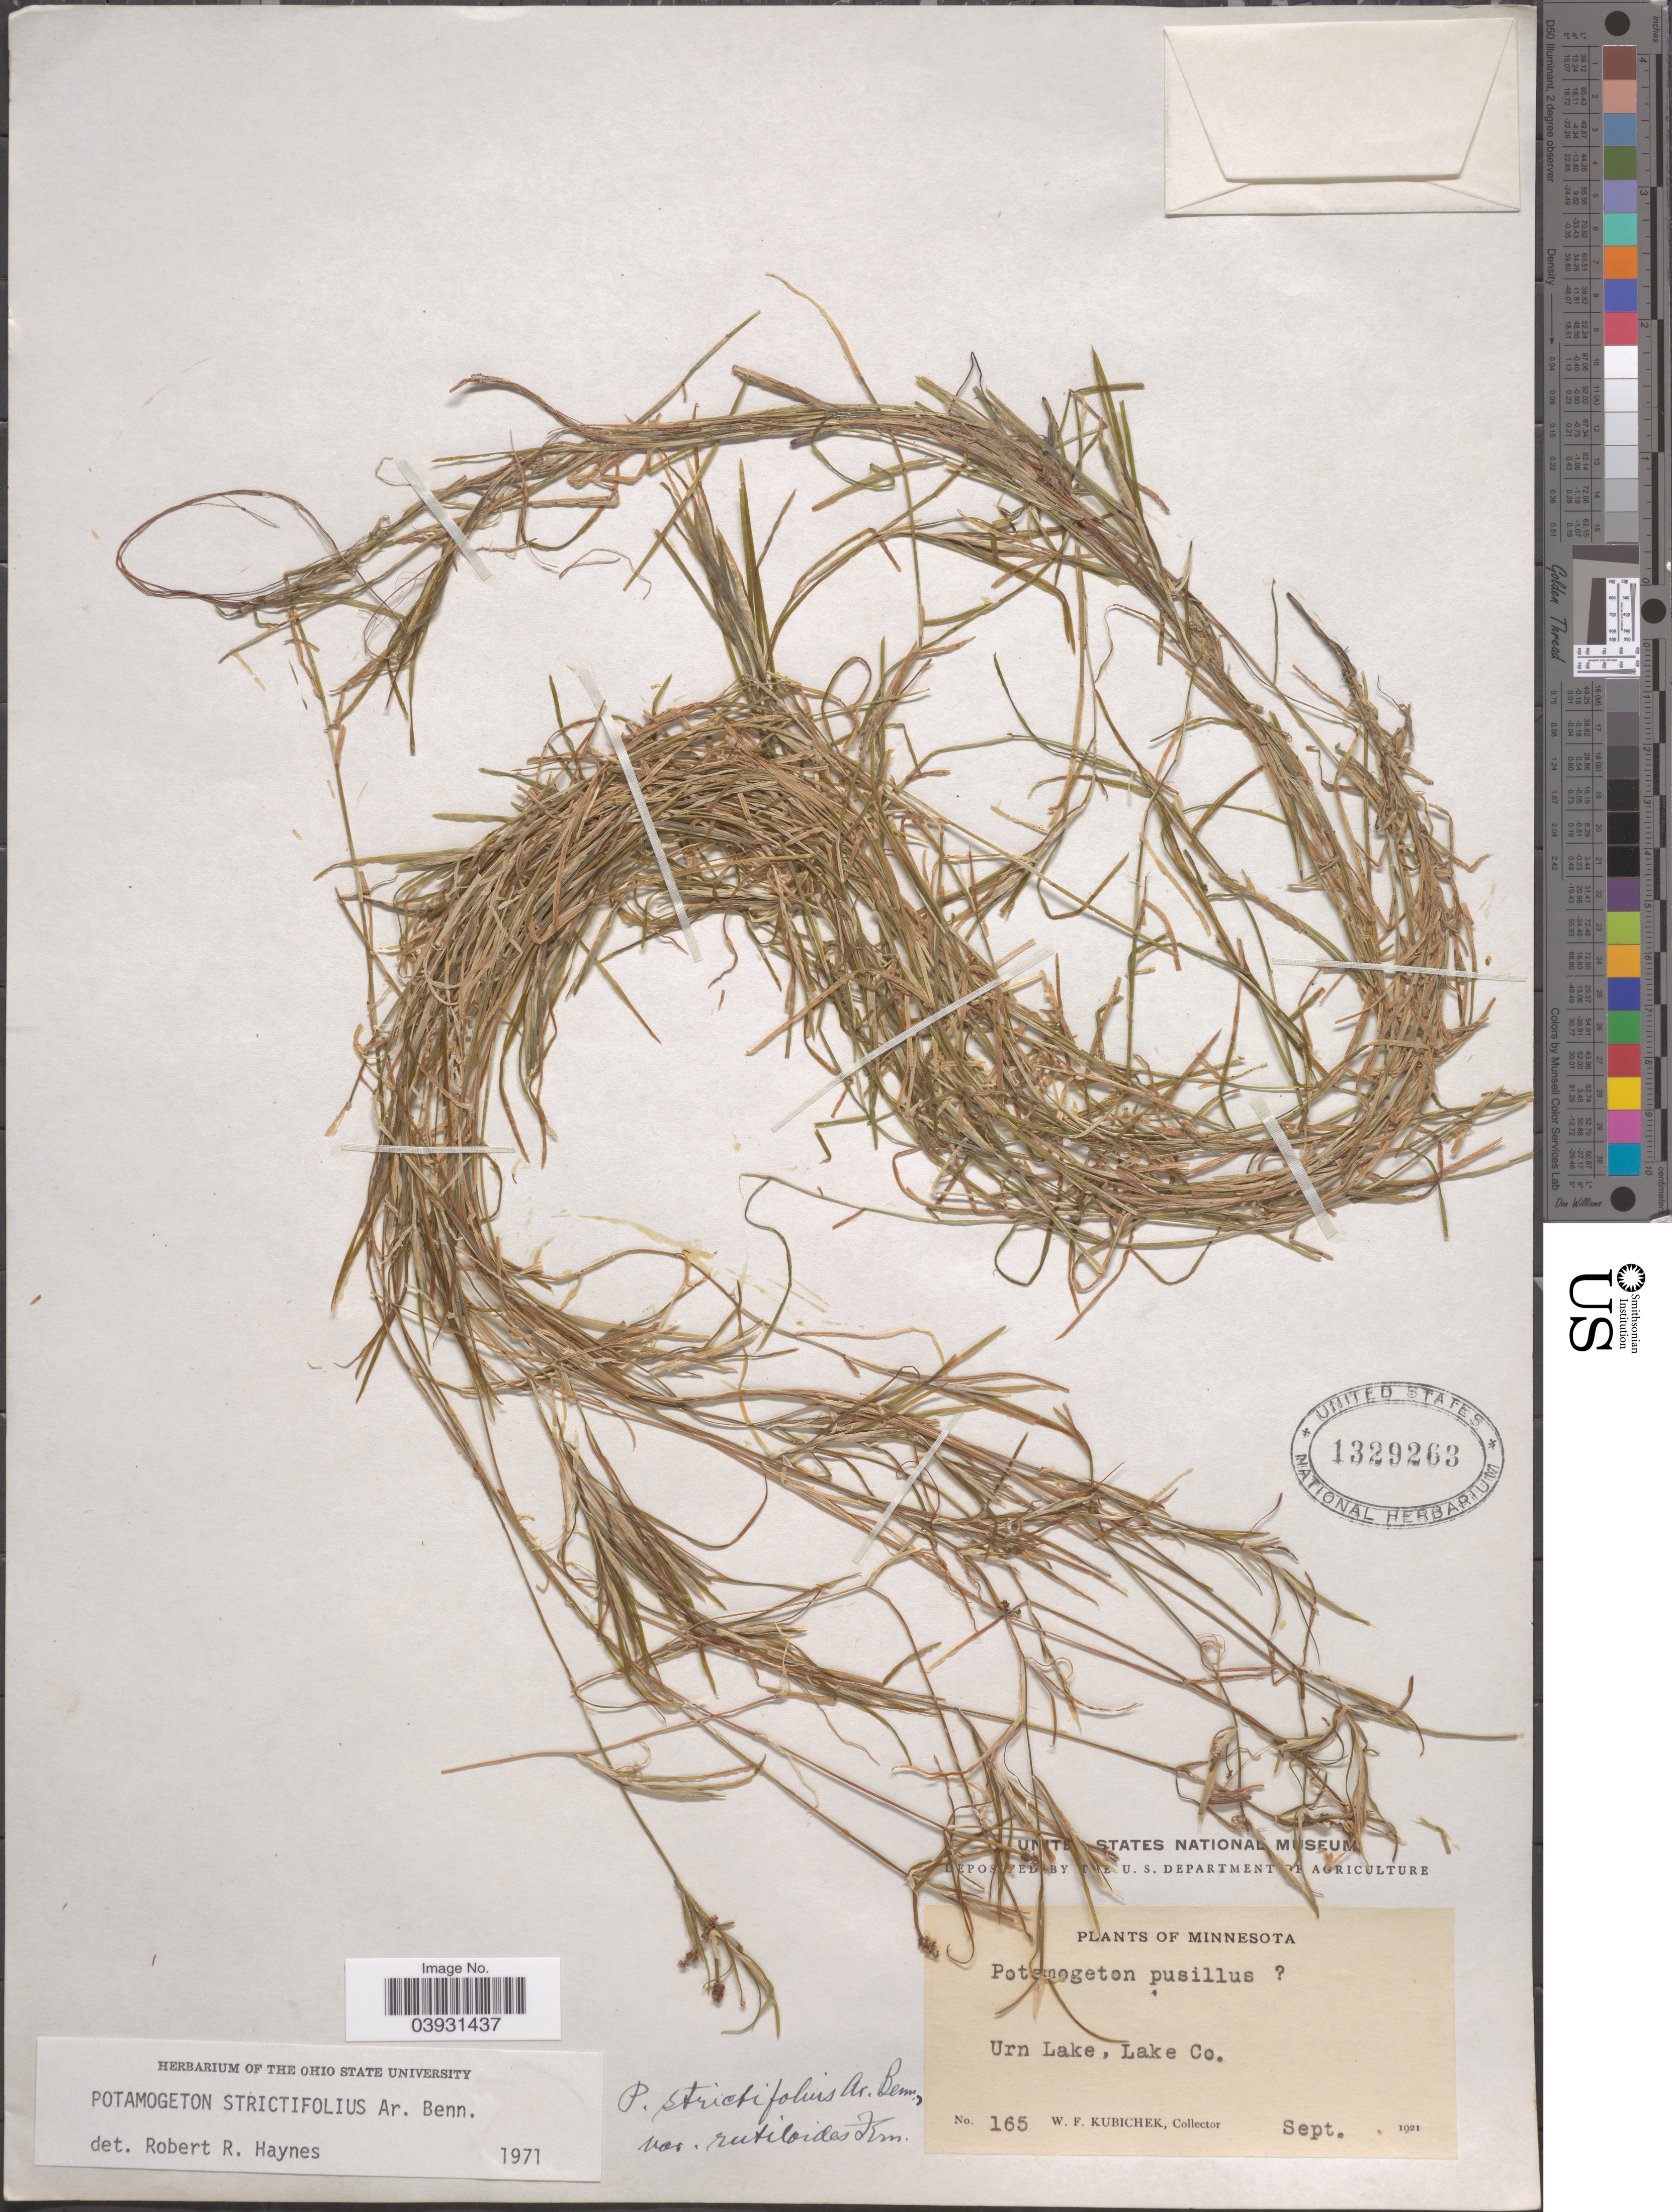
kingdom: Plantae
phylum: Tracheophyta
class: Liliopsida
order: Alismatales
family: Potamogetonaceae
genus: Potamogeton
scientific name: Potamogeton strictifolius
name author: A. Benn.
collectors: W. Kubichek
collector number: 165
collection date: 1921-09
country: United States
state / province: Minnesota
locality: Urn Lake, Lake Co.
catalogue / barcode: US 1329263